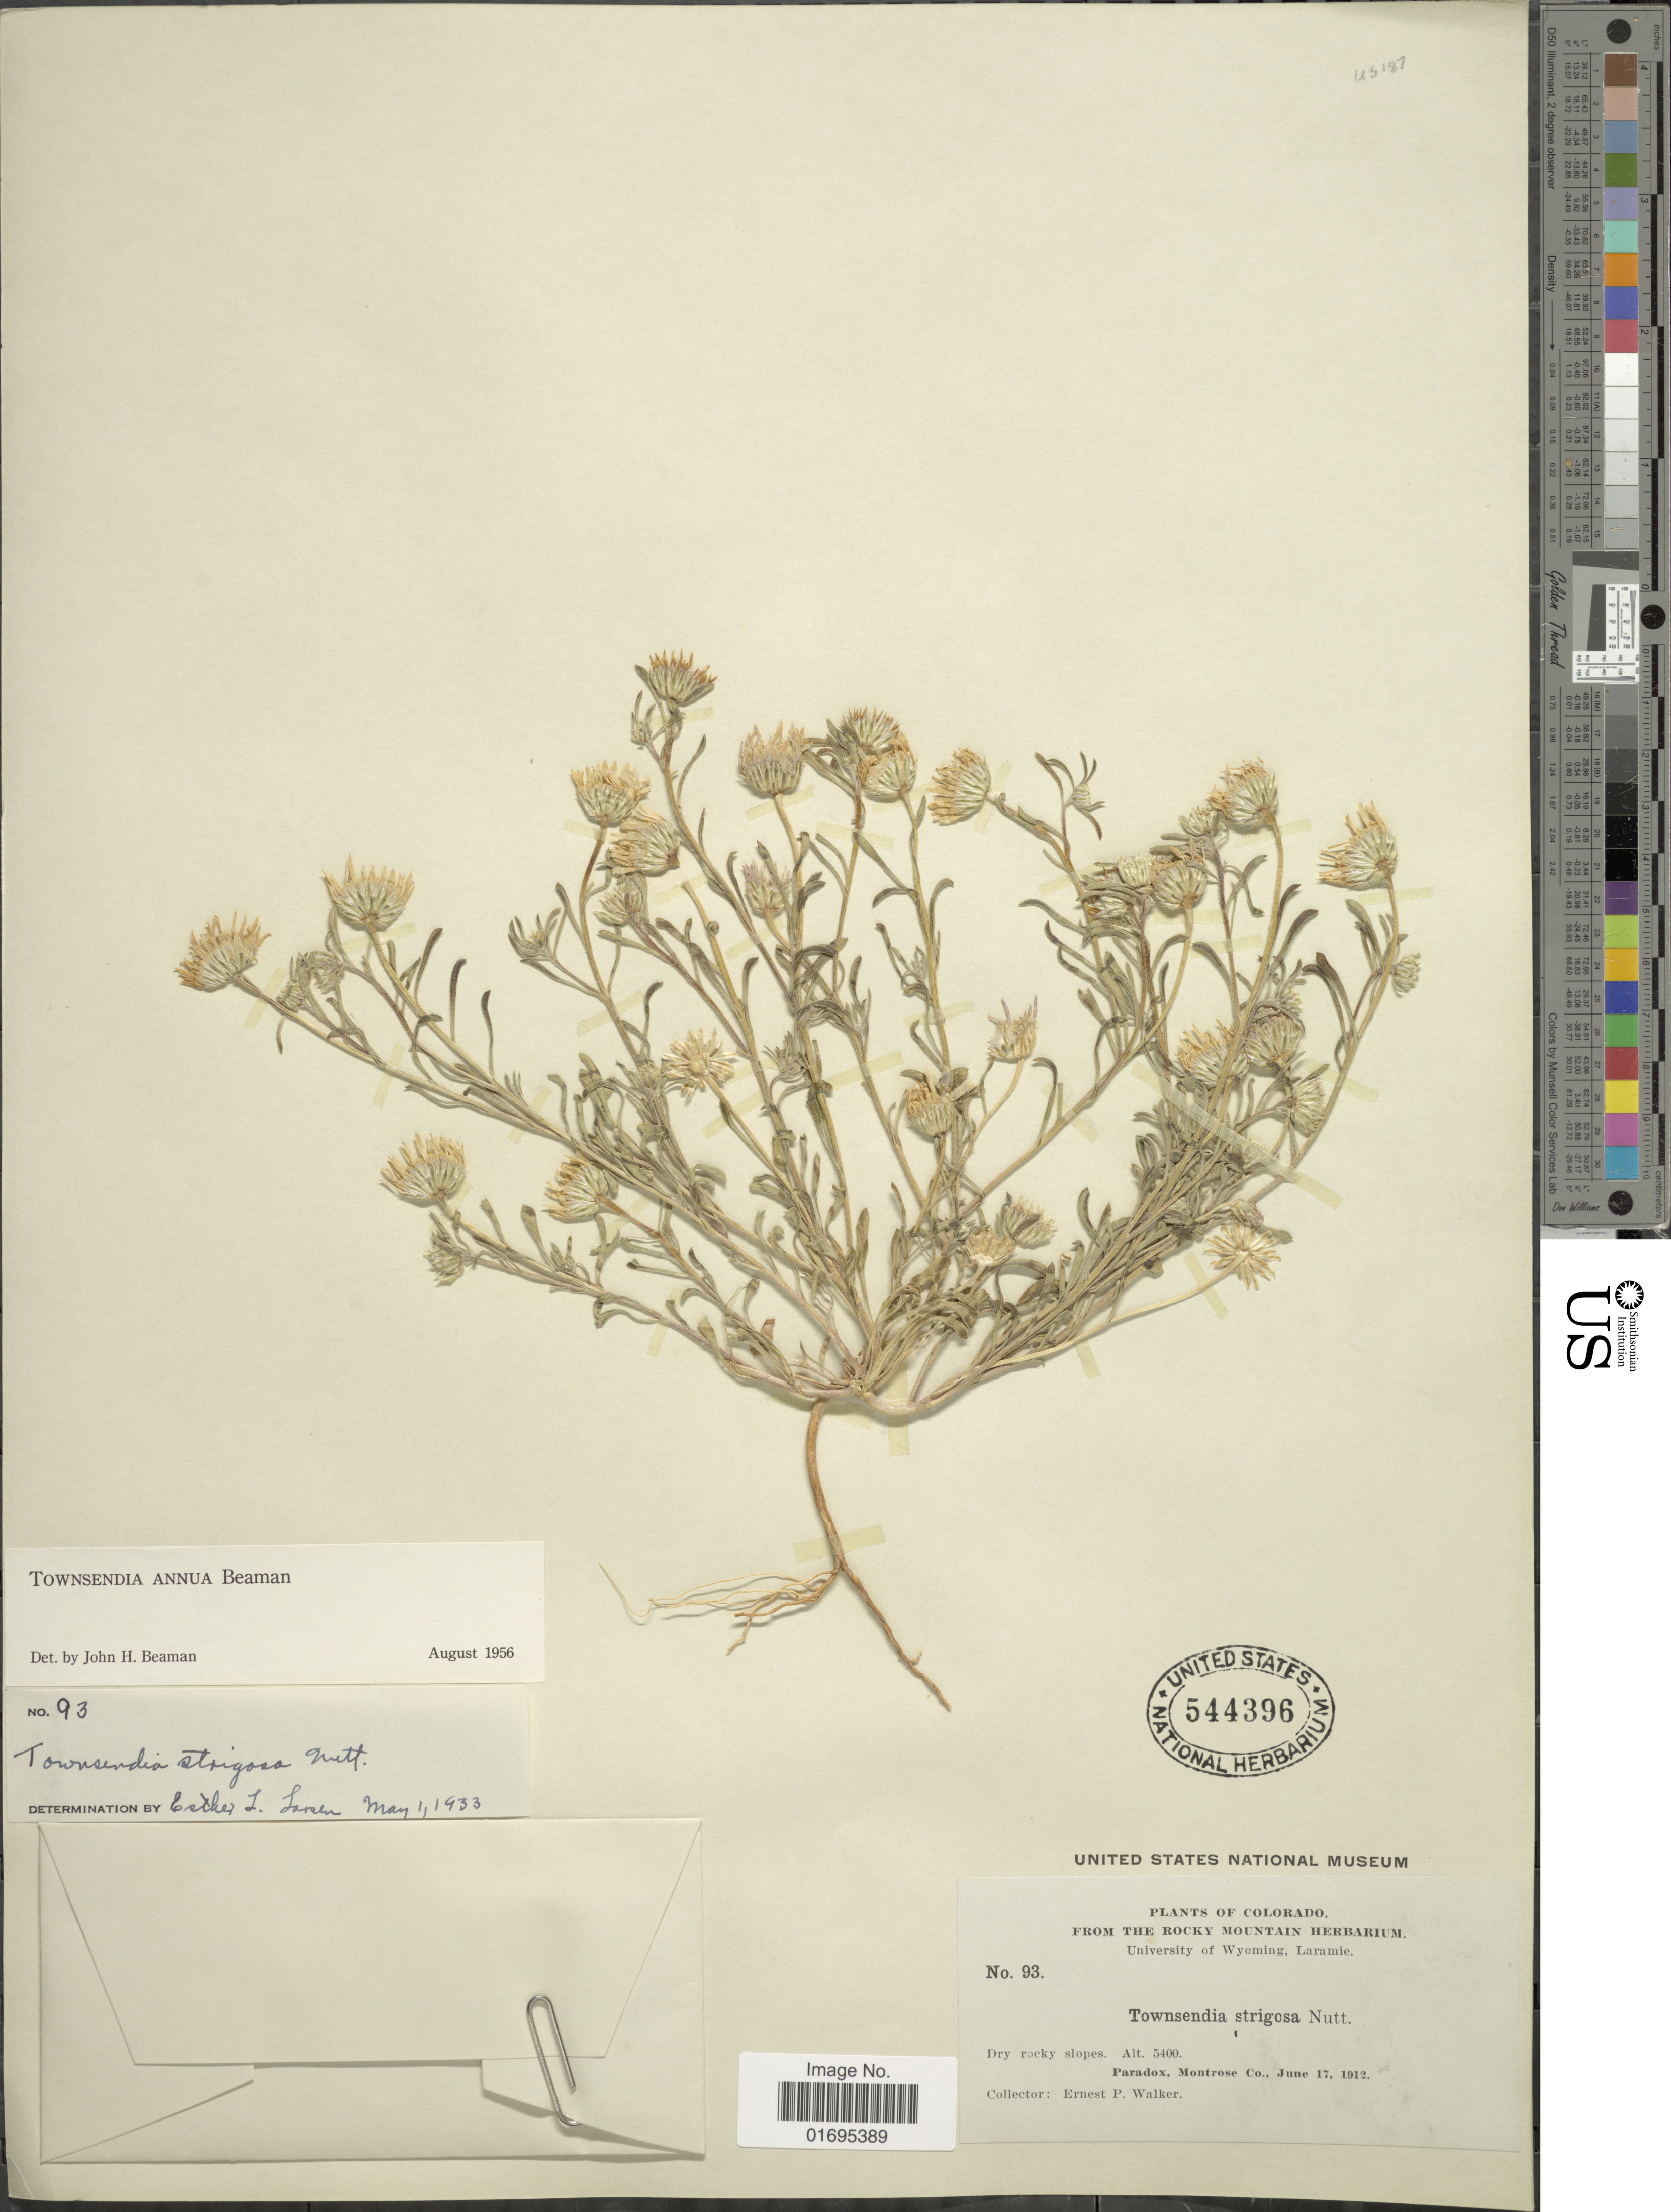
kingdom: Plantae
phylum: Tracheophyta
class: Magnoliopsida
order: Asterales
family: Asteraceae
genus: Townsendia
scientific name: Townsendia annua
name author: Beaman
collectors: E. P. Walker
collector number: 93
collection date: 1912-06-17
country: United States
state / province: Colorado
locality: Dry rocky slopes, Paradox, Montrose Co.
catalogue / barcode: US 544396